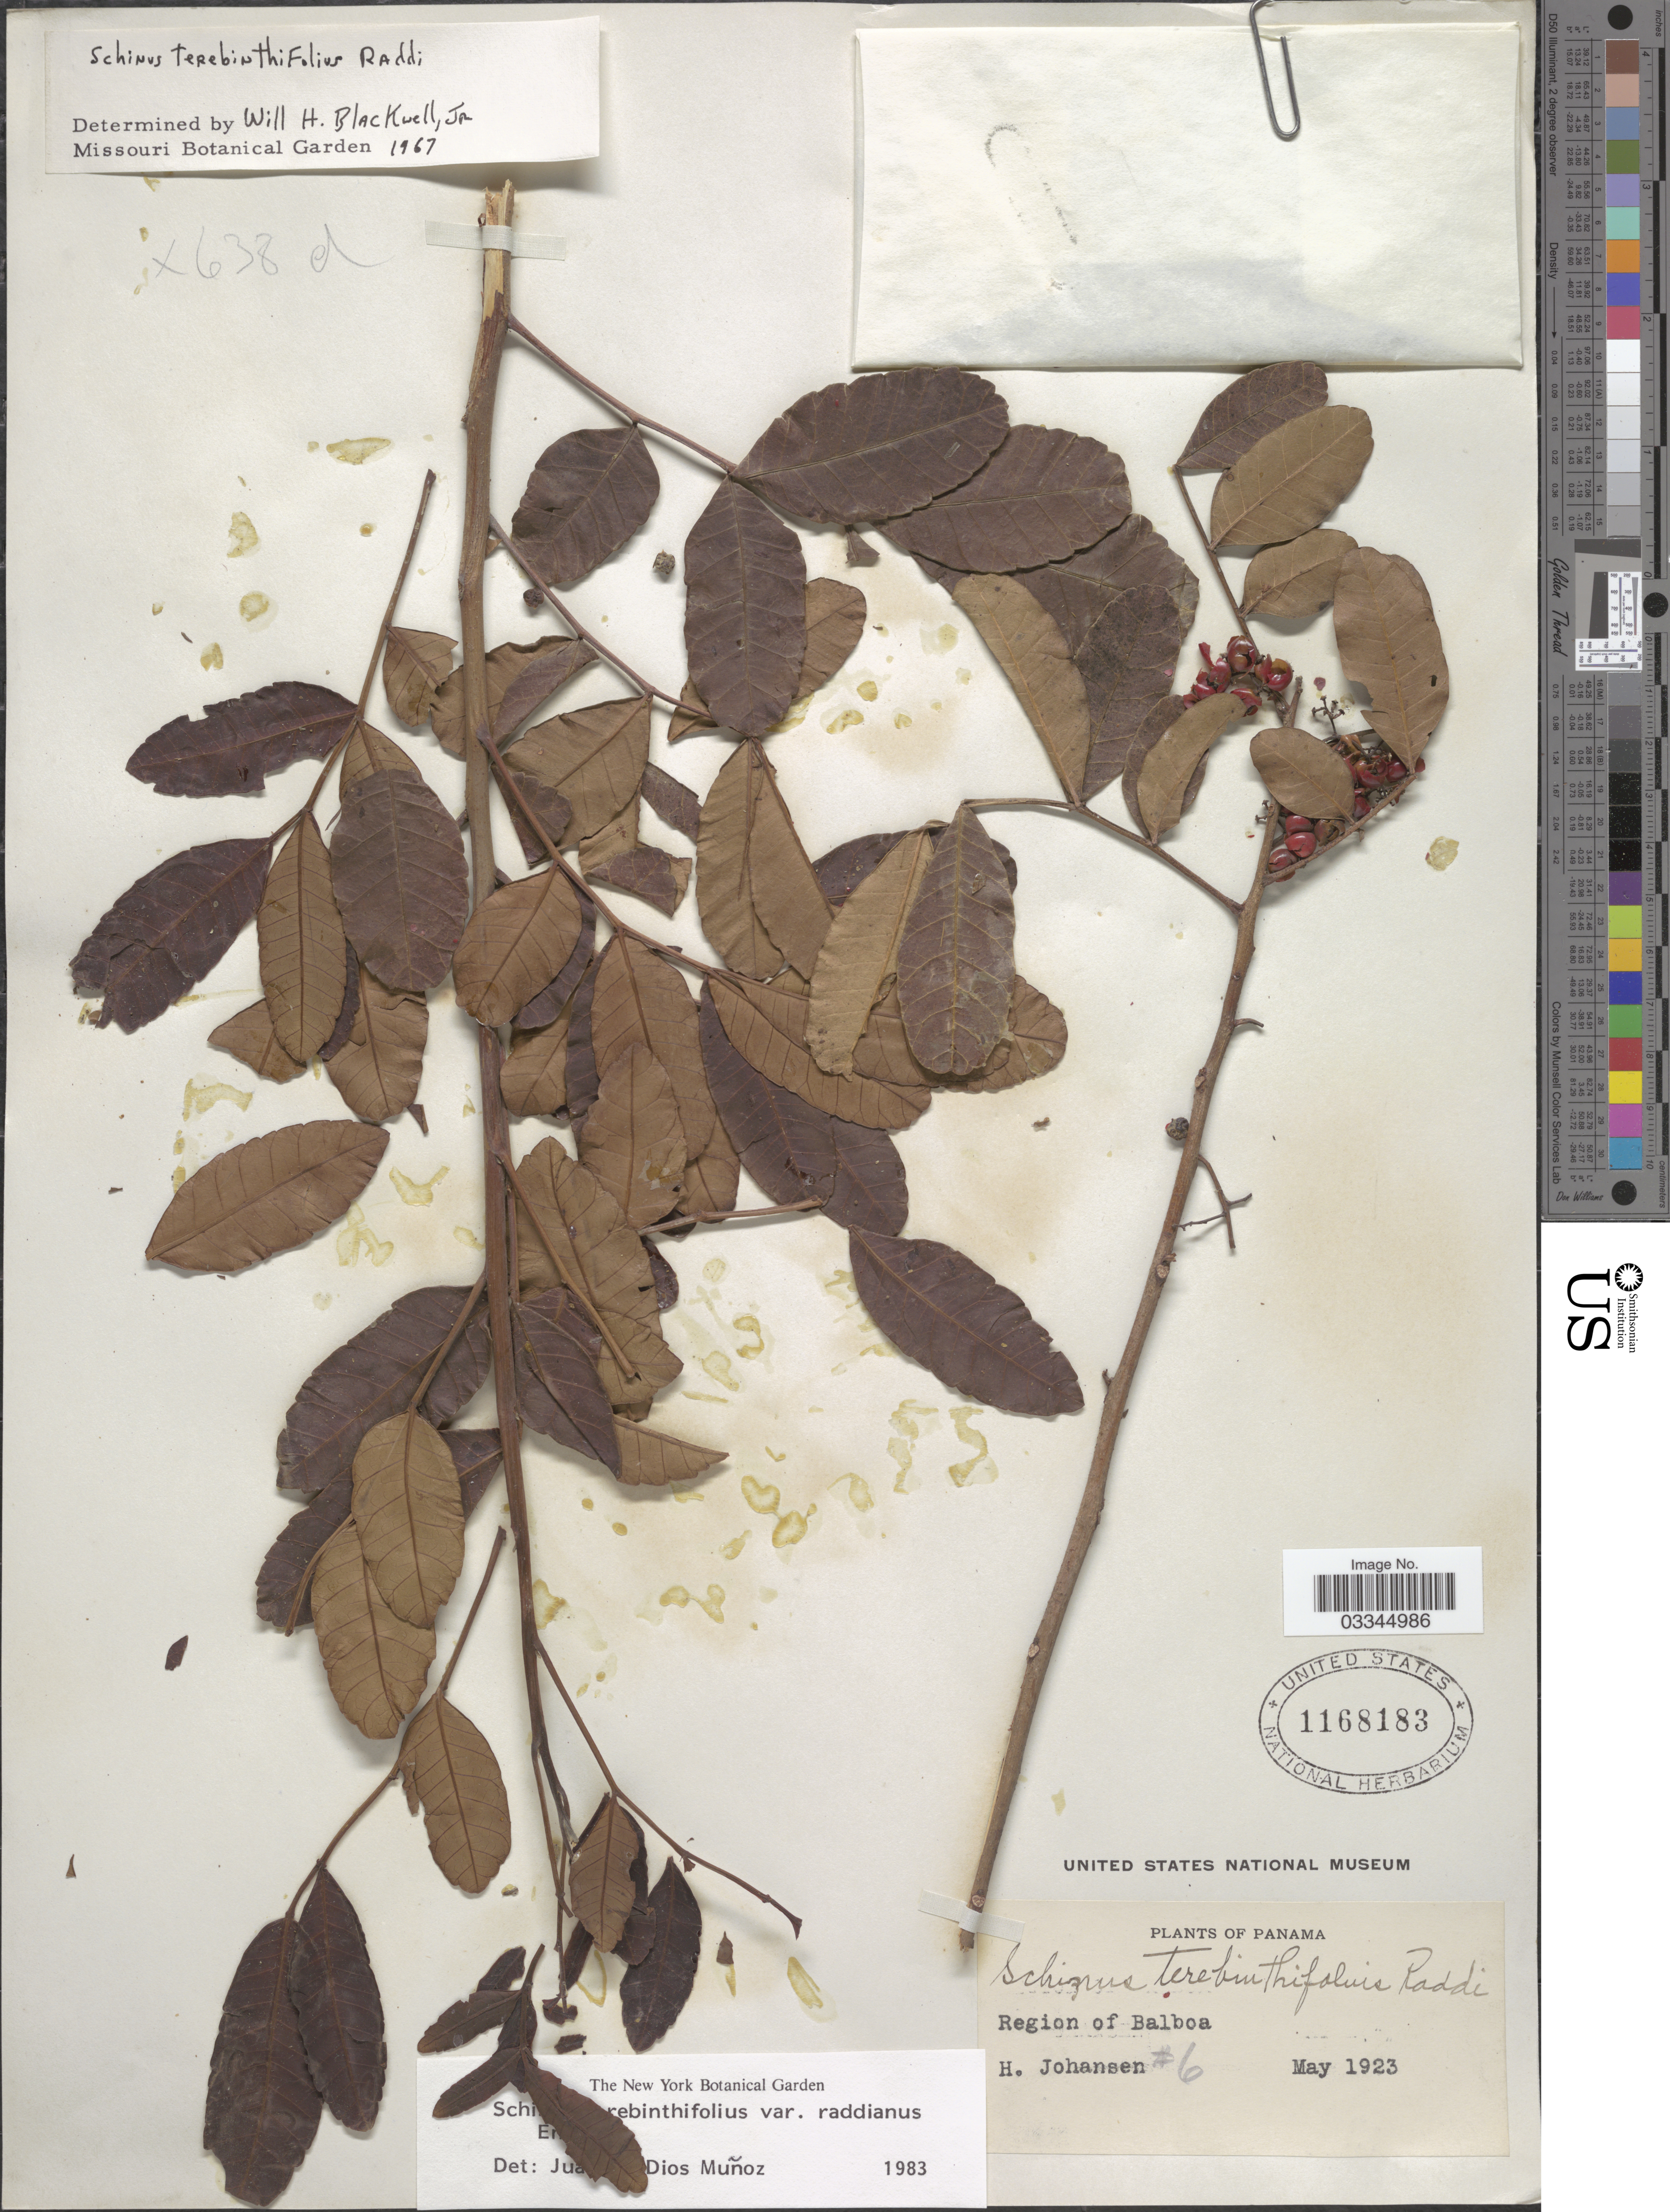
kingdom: Plantae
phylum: Tracheophyta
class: Magnoliopsida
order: Sapindales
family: Anacardiaceae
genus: Schinus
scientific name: Schinus terebinthifolia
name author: Raddi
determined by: Mitchell, John D.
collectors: H. Johansen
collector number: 6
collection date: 1923-05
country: Panama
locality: Region of Balboa.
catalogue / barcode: US 1168183